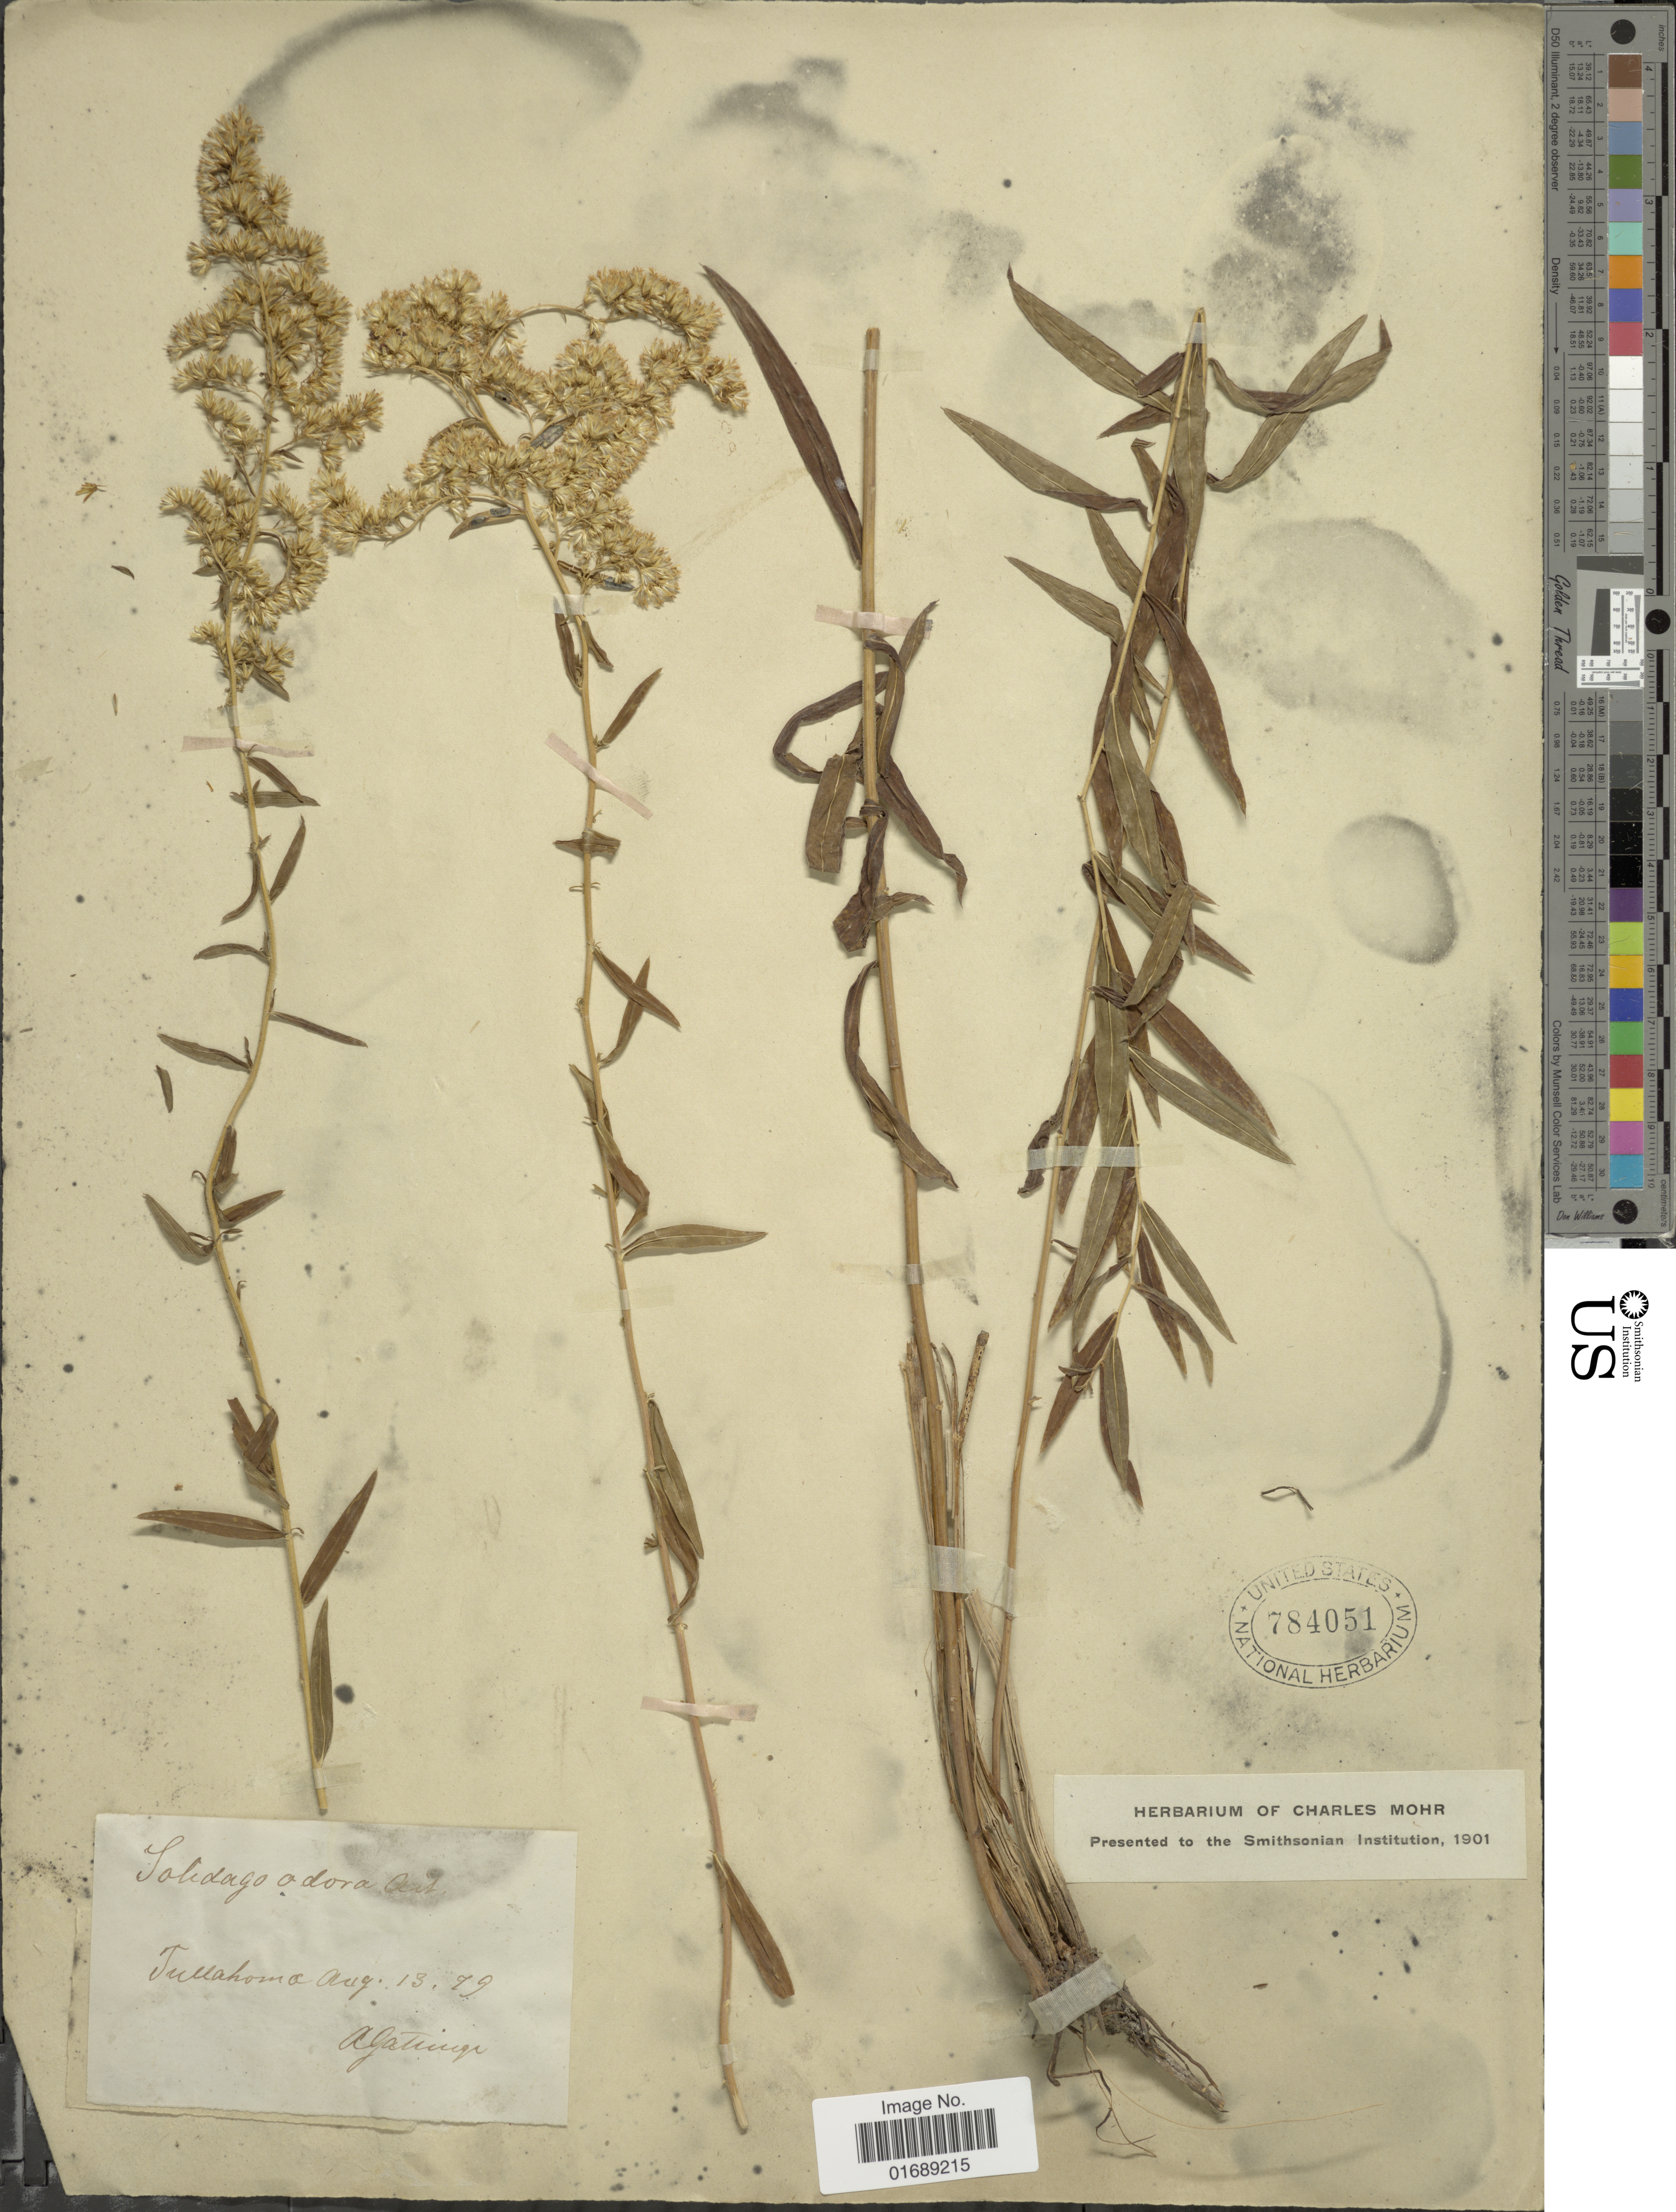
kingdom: Plantae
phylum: Tracheophyta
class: Magnoliopsida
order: Asterales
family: Asteraceae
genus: Solidago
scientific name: Solidago odora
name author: Aiton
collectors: A. Gattinger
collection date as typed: Transcribed d/m/y: 13/8/79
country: United States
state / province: Tennessee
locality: Tullahoma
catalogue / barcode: US 784051